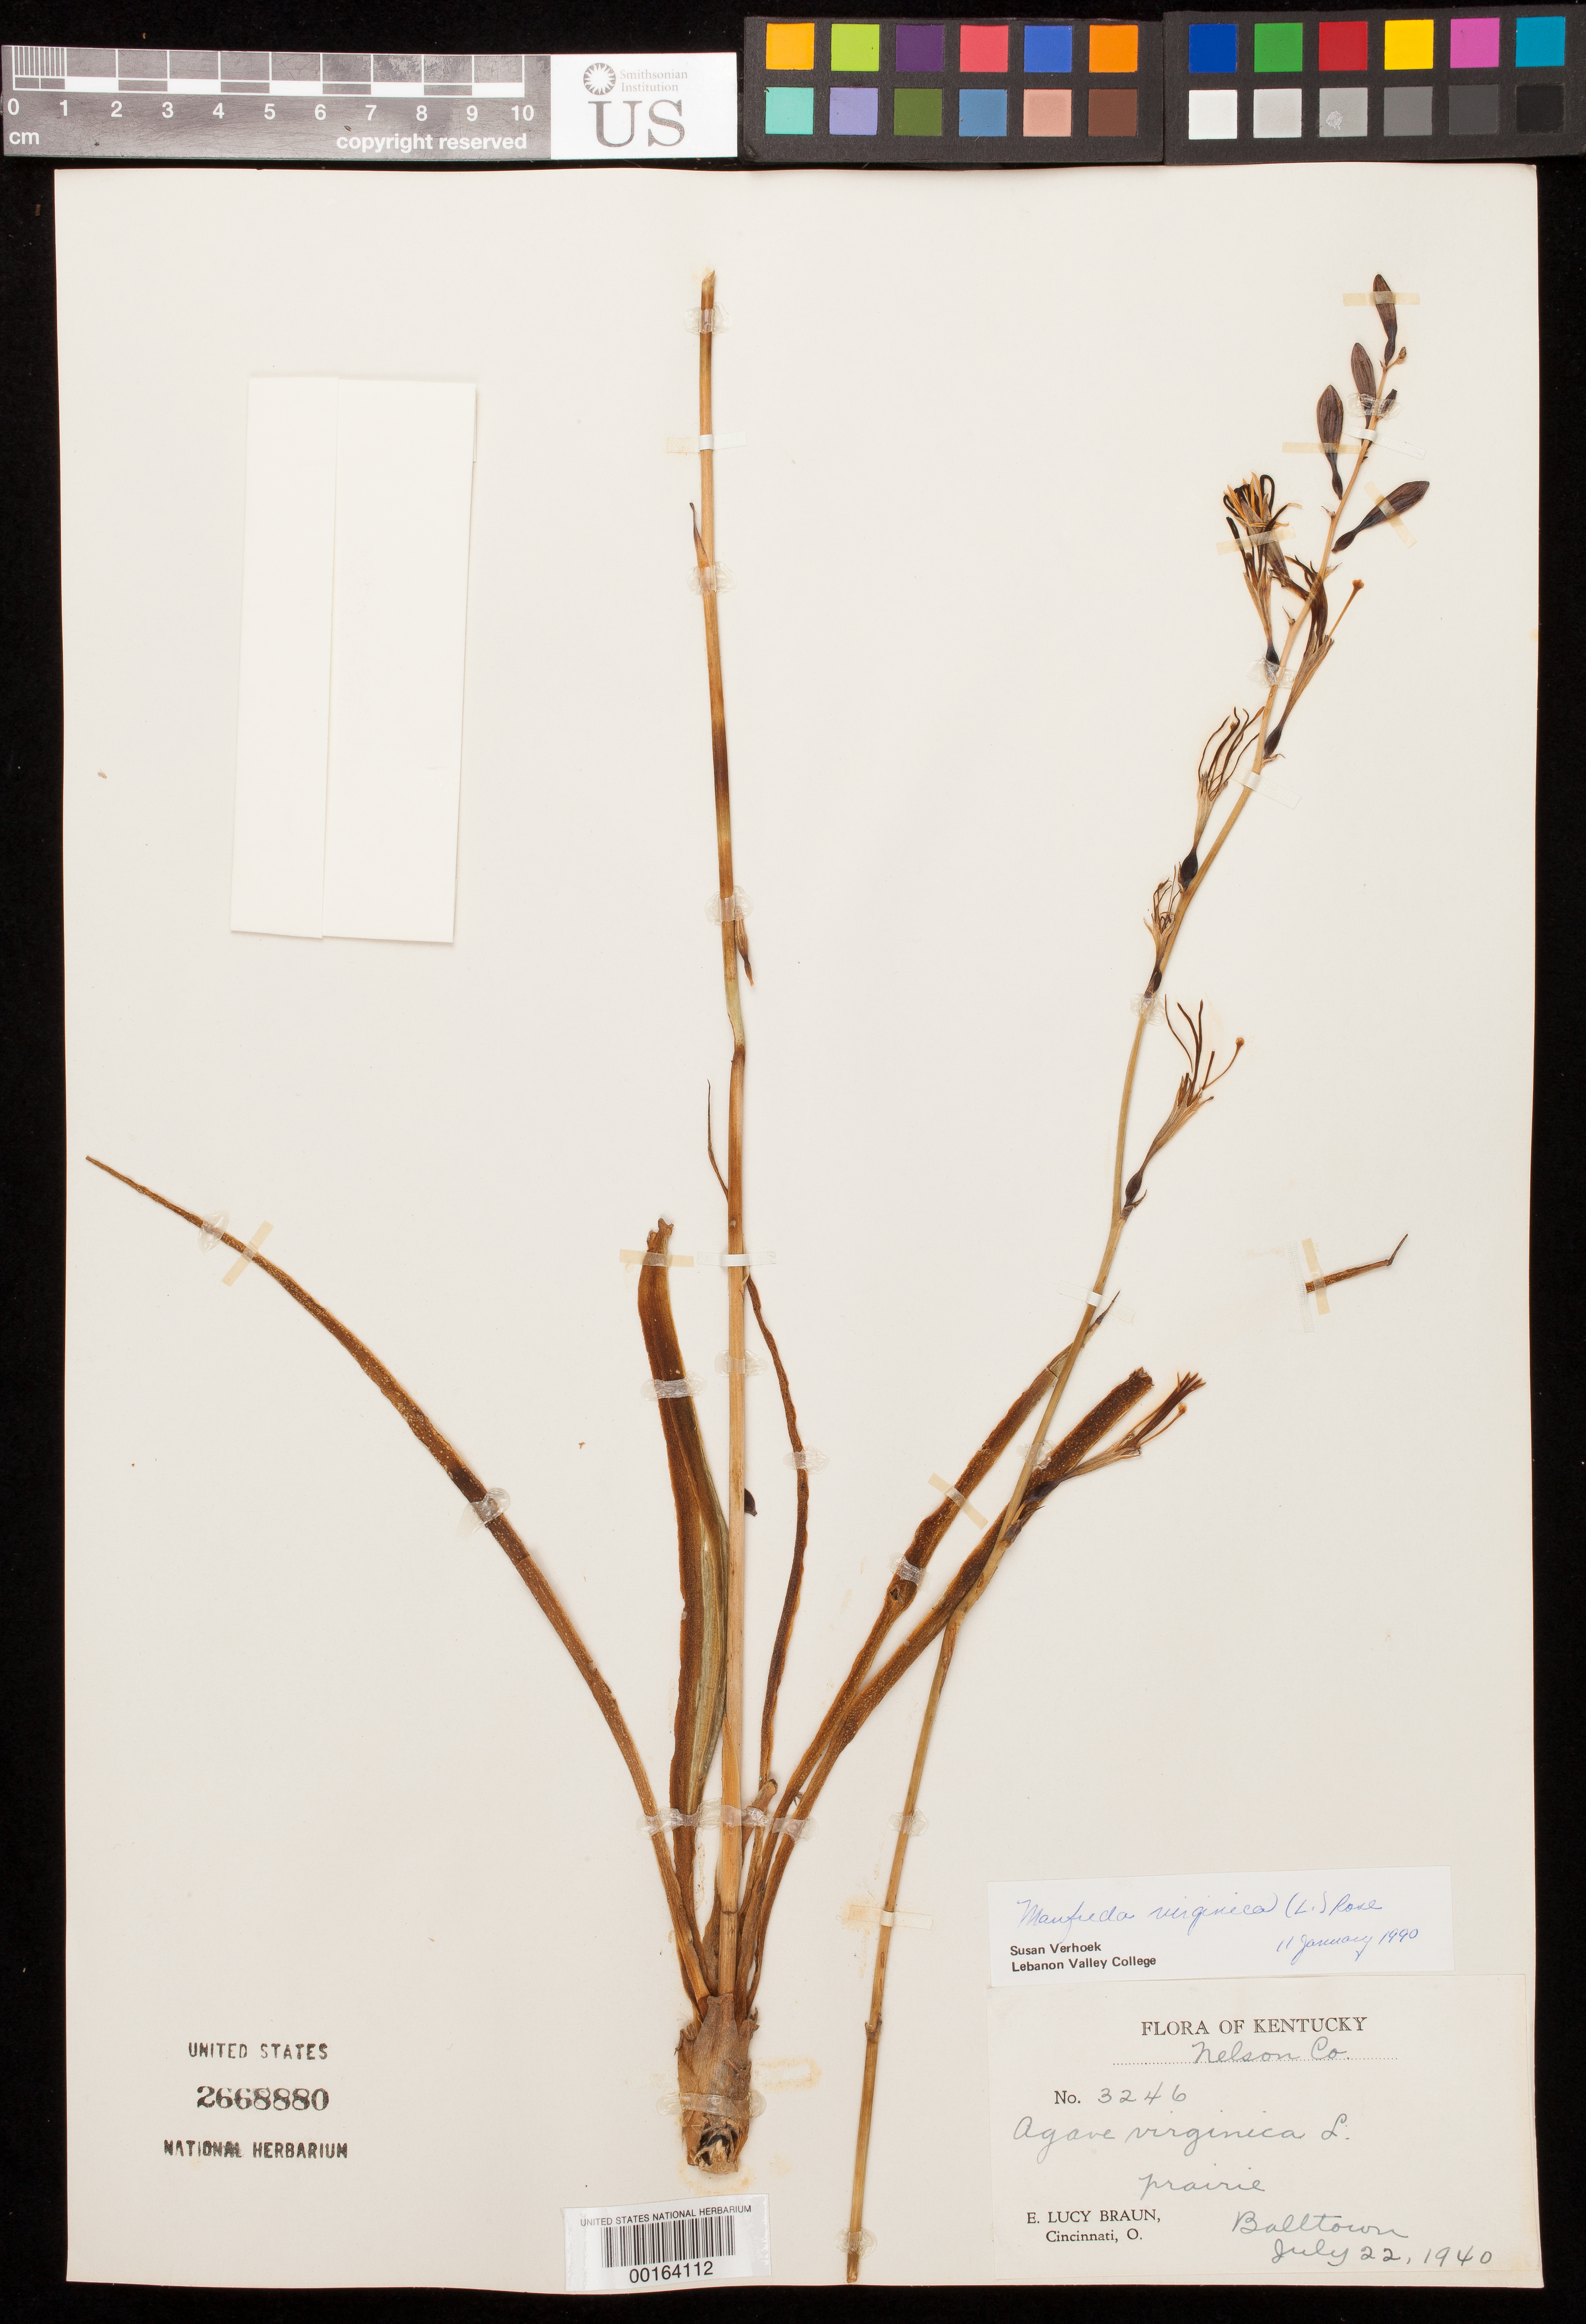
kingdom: Plantae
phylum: Tracheophyta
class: Liliopsida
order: Asparagales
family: Asparagaceae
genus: Manfreda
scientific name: Manfreda virginica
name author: (L.) Salisb. ex Rose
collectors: E. L. Braun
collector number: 3246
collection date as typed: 22 Jul 1940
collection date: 1940-07-22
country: United States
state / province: Kentucky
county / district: Nelson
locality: Balltown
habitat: Prairie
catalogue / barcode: US 2668880